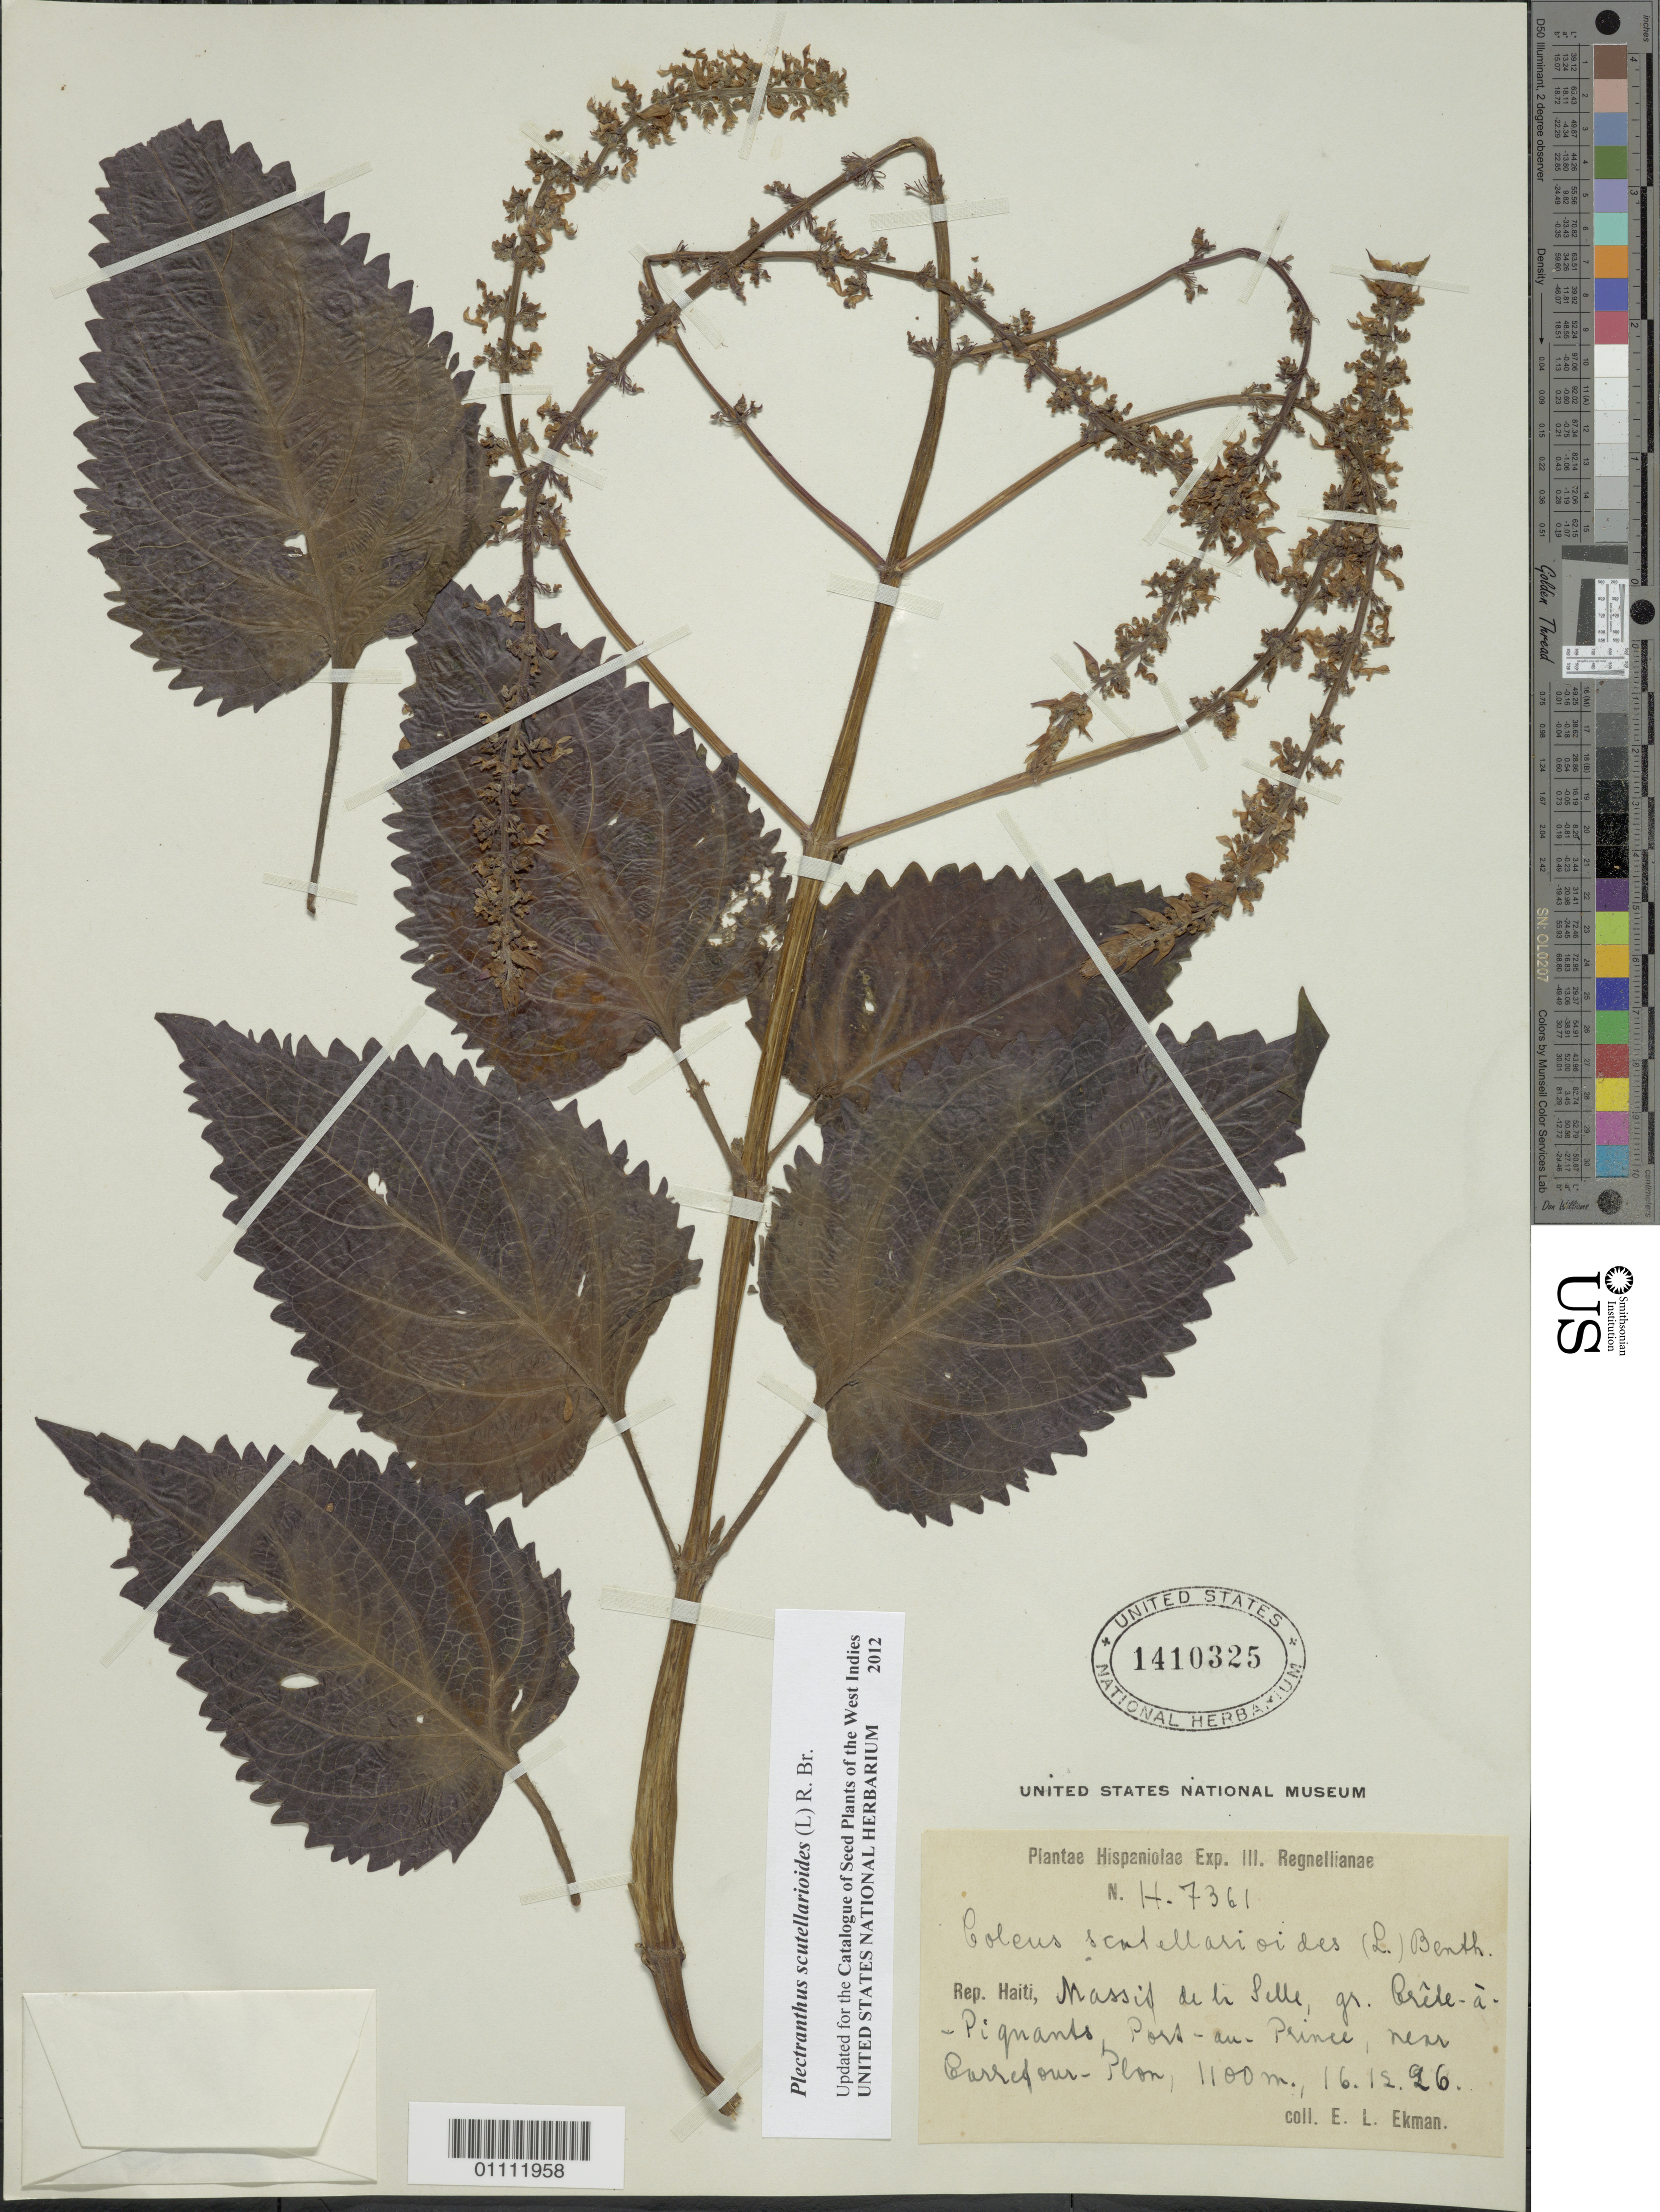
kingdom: Plantae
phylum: Tracheophyta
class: Magnoliopsida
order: Lamiales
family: Lamiaceae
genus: Plectranthus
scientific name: Plectranthus scutellarioides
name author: (L.) R. Br.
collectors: E. L. Ekman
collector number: H 7361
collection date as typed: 16 Dec 1926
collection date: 1926-12-16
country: Haiti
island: Hispaniola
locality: Massif de la Selle, gr. Crête-à-Pignants, Port-au-Prince, near Carrefour-Plon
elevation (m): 1100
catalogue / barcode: US 1410325